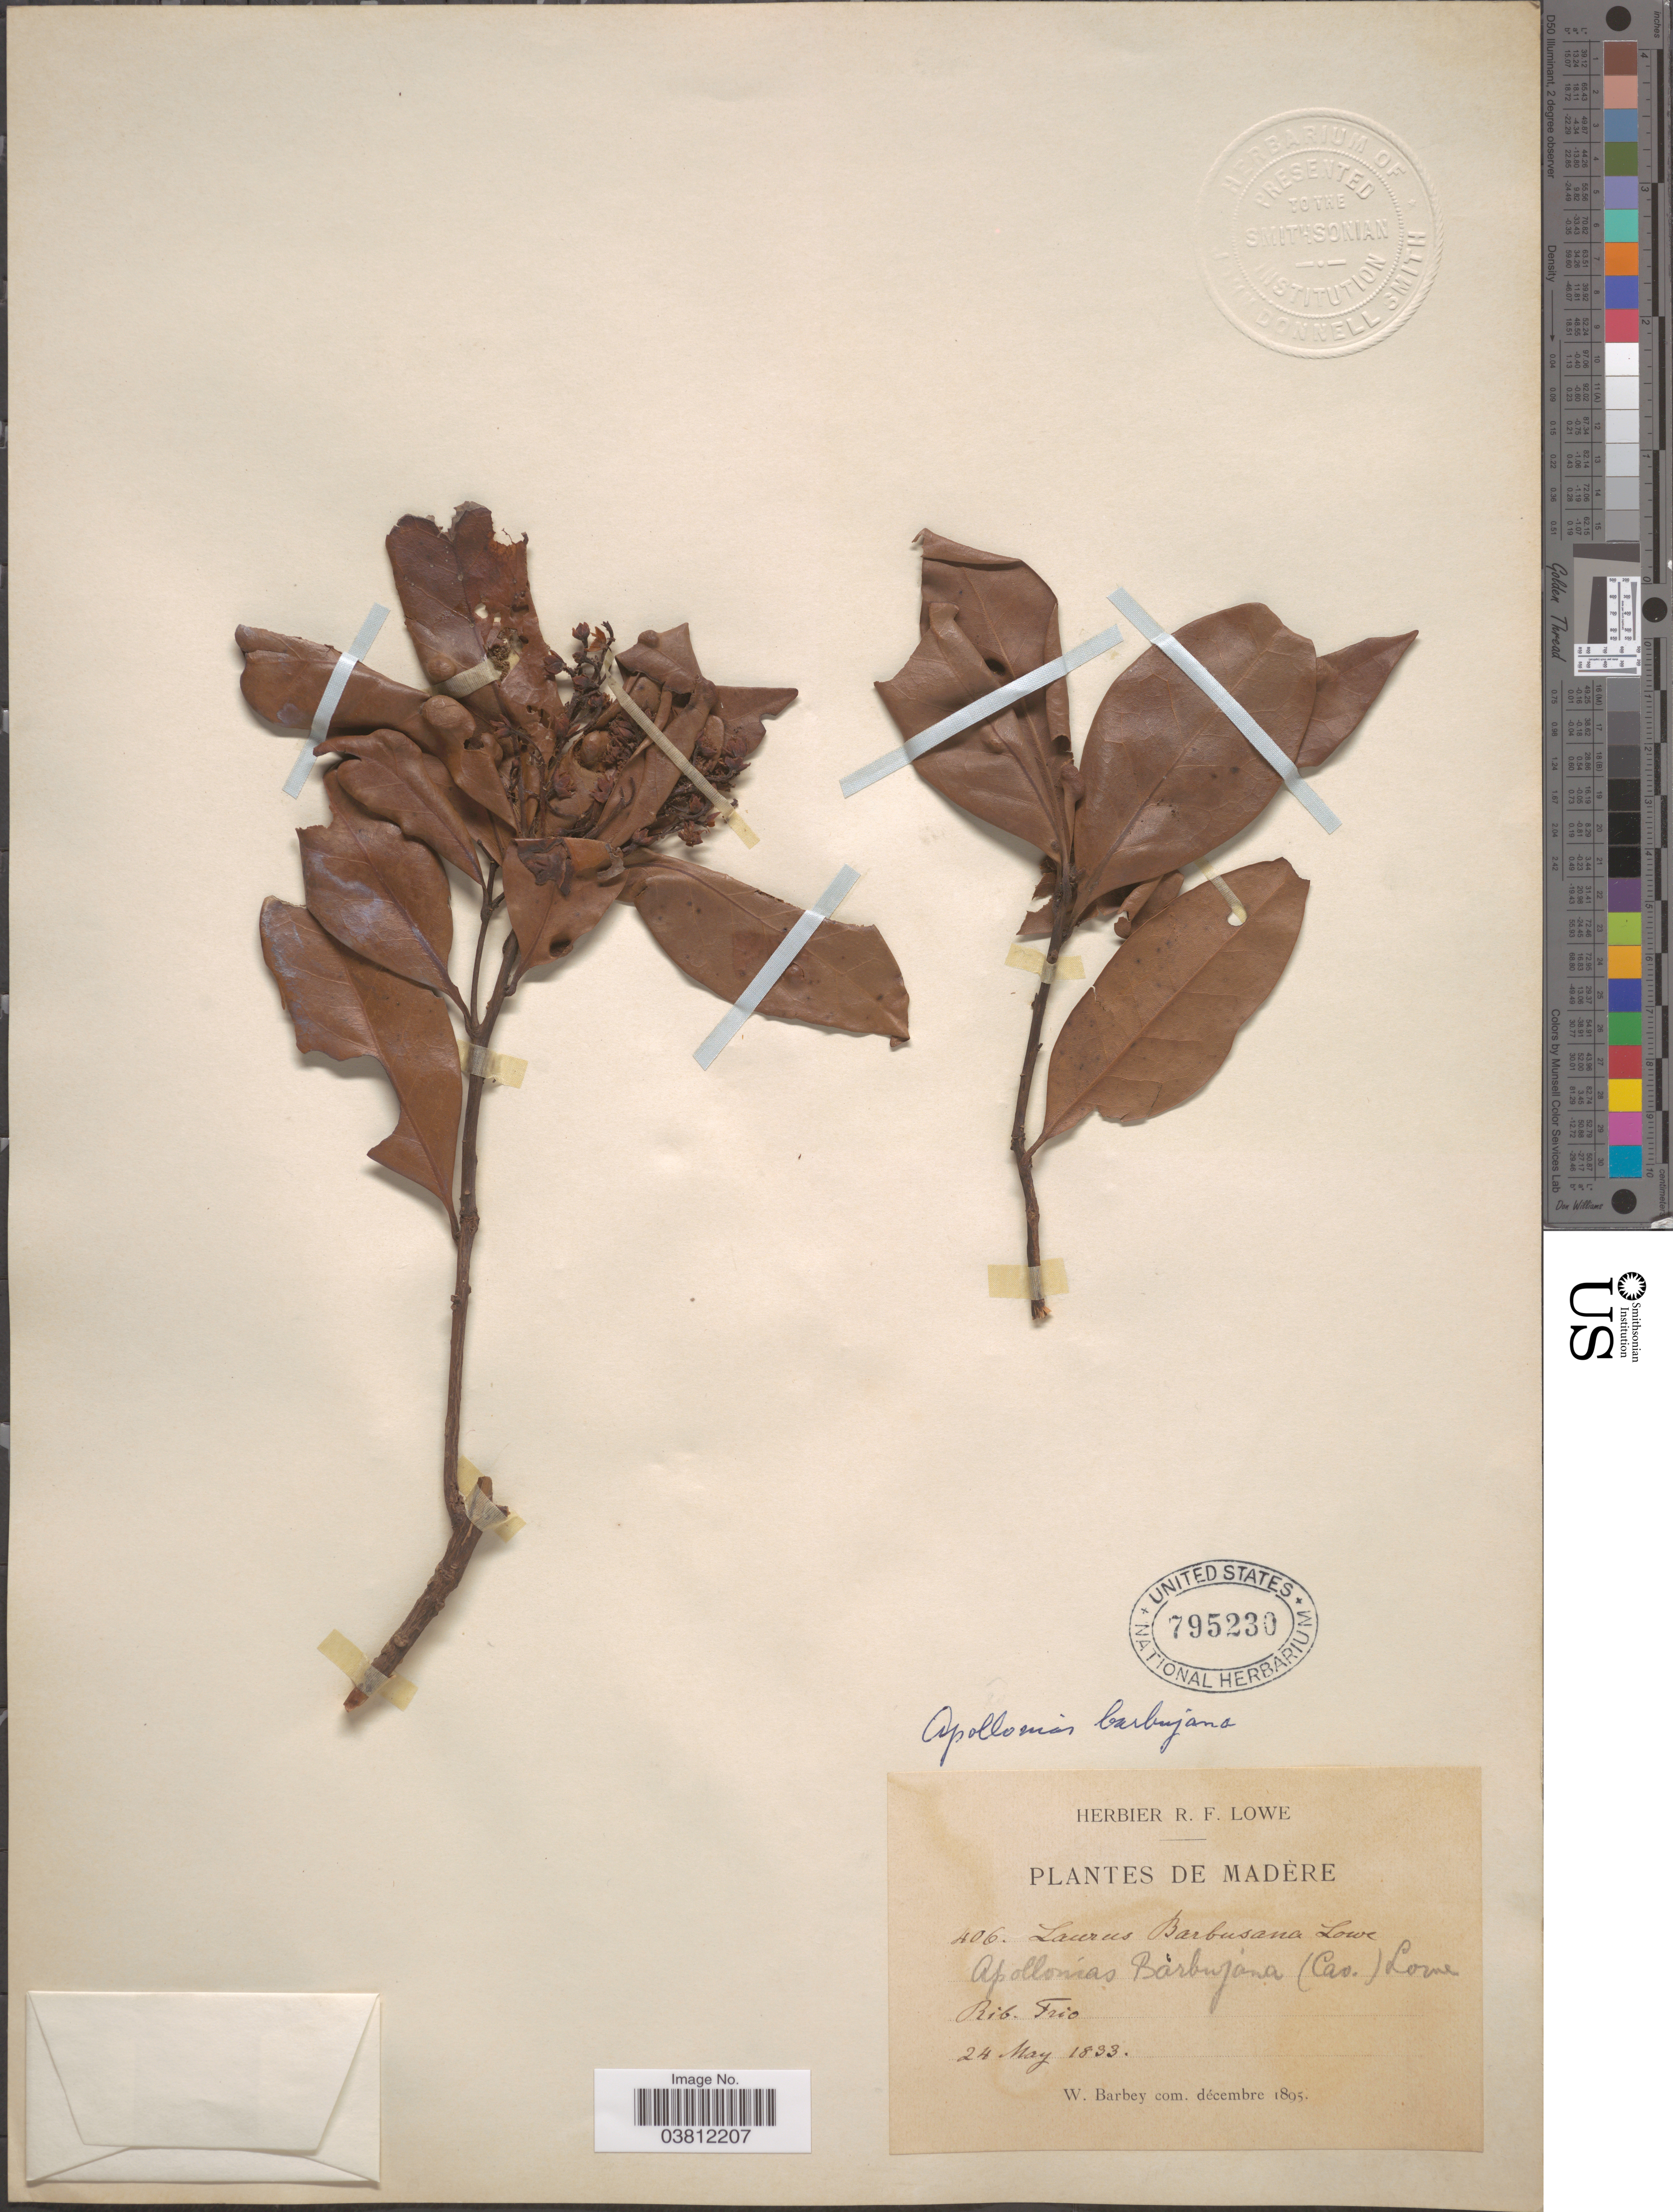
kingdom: Plantae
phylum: Tracheophyta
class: Magnoliopsida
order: Laurales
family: Lauraceae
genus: Apollonias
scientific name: Apollonias canariensis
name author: (Willd.) Nees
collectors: W. Barbey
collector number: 406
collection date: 1833-05-24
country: Portugal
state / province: Madeira (Aut. Reg.)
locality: Madère. Rib Trio.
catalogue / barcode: US 795230